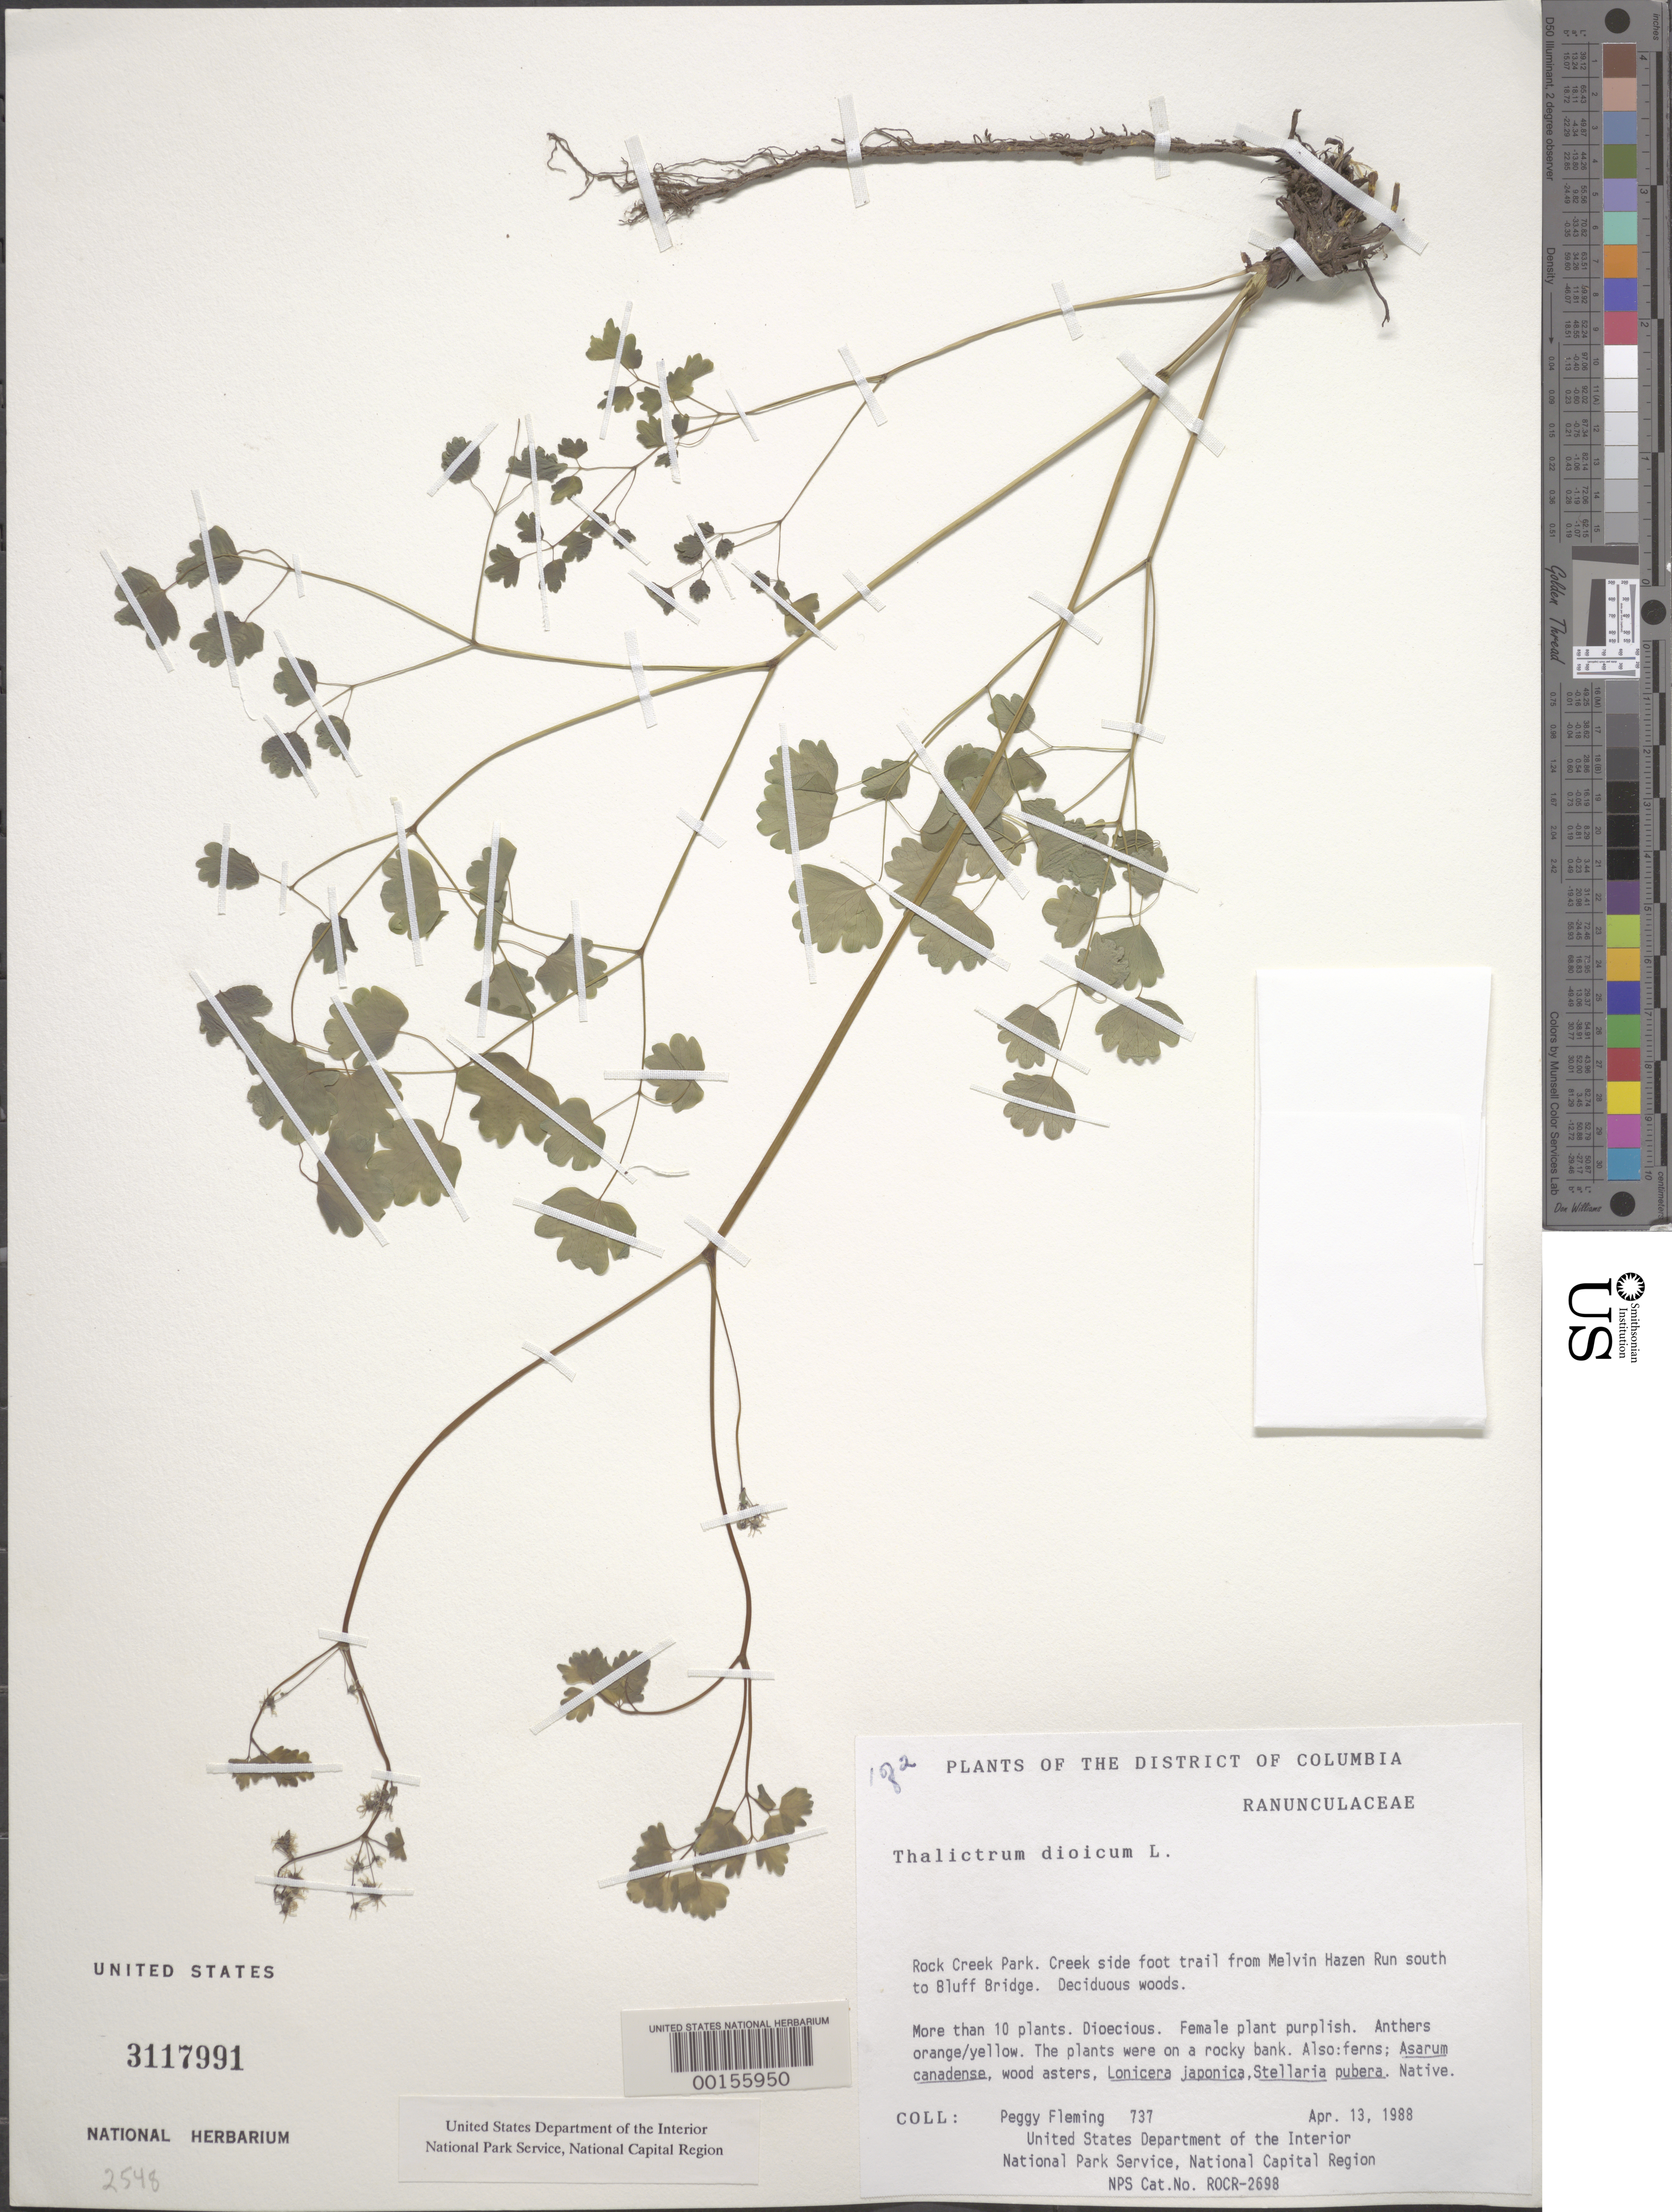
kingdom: Plantae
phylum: Tracheophyta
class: Magnoliopsida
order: Ranunculales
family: Ranunculaceae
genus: Thalictrum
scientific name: Thalictrum dioicum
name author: L.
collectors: P. Fleming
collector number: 737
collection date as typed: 13 Apr 1988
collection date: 1988-04-13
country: United States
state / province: District of Columbia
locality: Rock Creek Park, Melvin Hazen Run S of Bluff Bridge Rock Creek Park and Vicinity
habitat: Deciduous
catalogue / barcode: US 3117991